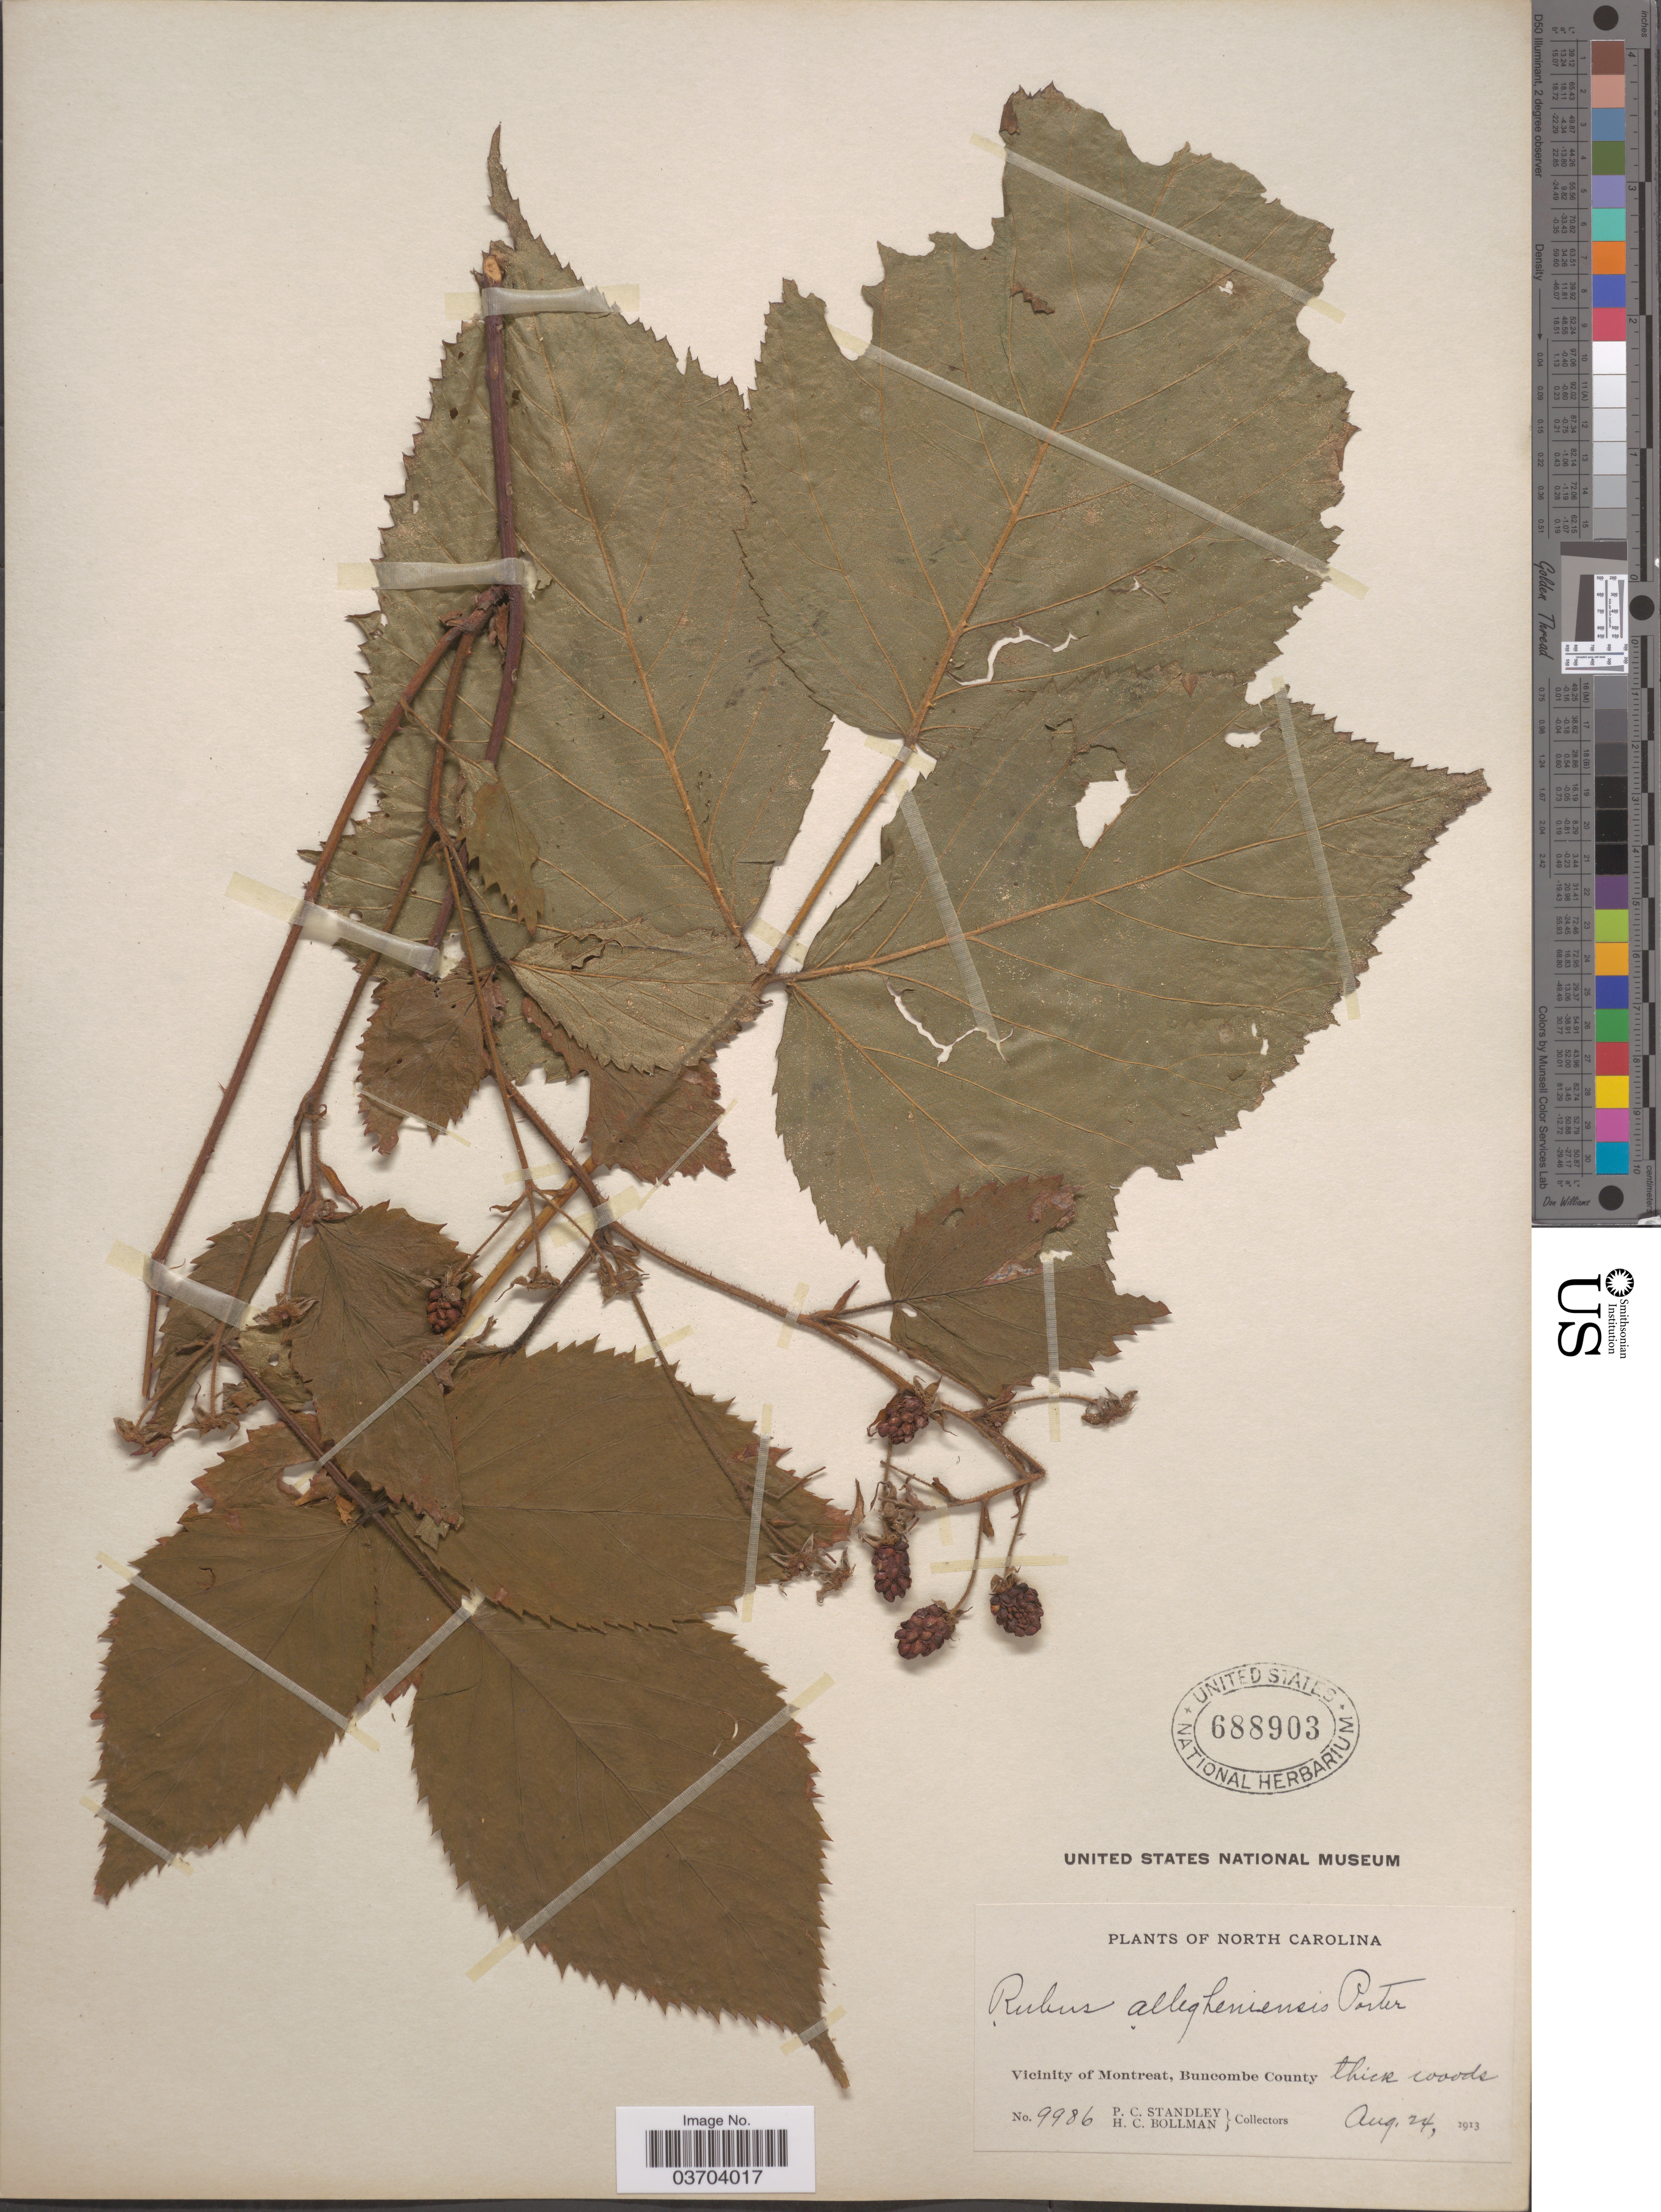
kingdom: Plantae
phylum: Tracheophyta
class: Magnoliopsida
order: Rosales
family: Rosaceae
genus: Rubus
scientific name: Rubus allegheniensis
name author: Porter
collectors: P. C. Standley & H. C. Bollman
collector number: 9986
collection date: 1913-08-24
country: United States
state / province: North Carolina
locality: Vicinity of Montreat, Buncombe County.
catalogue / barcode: US 688903